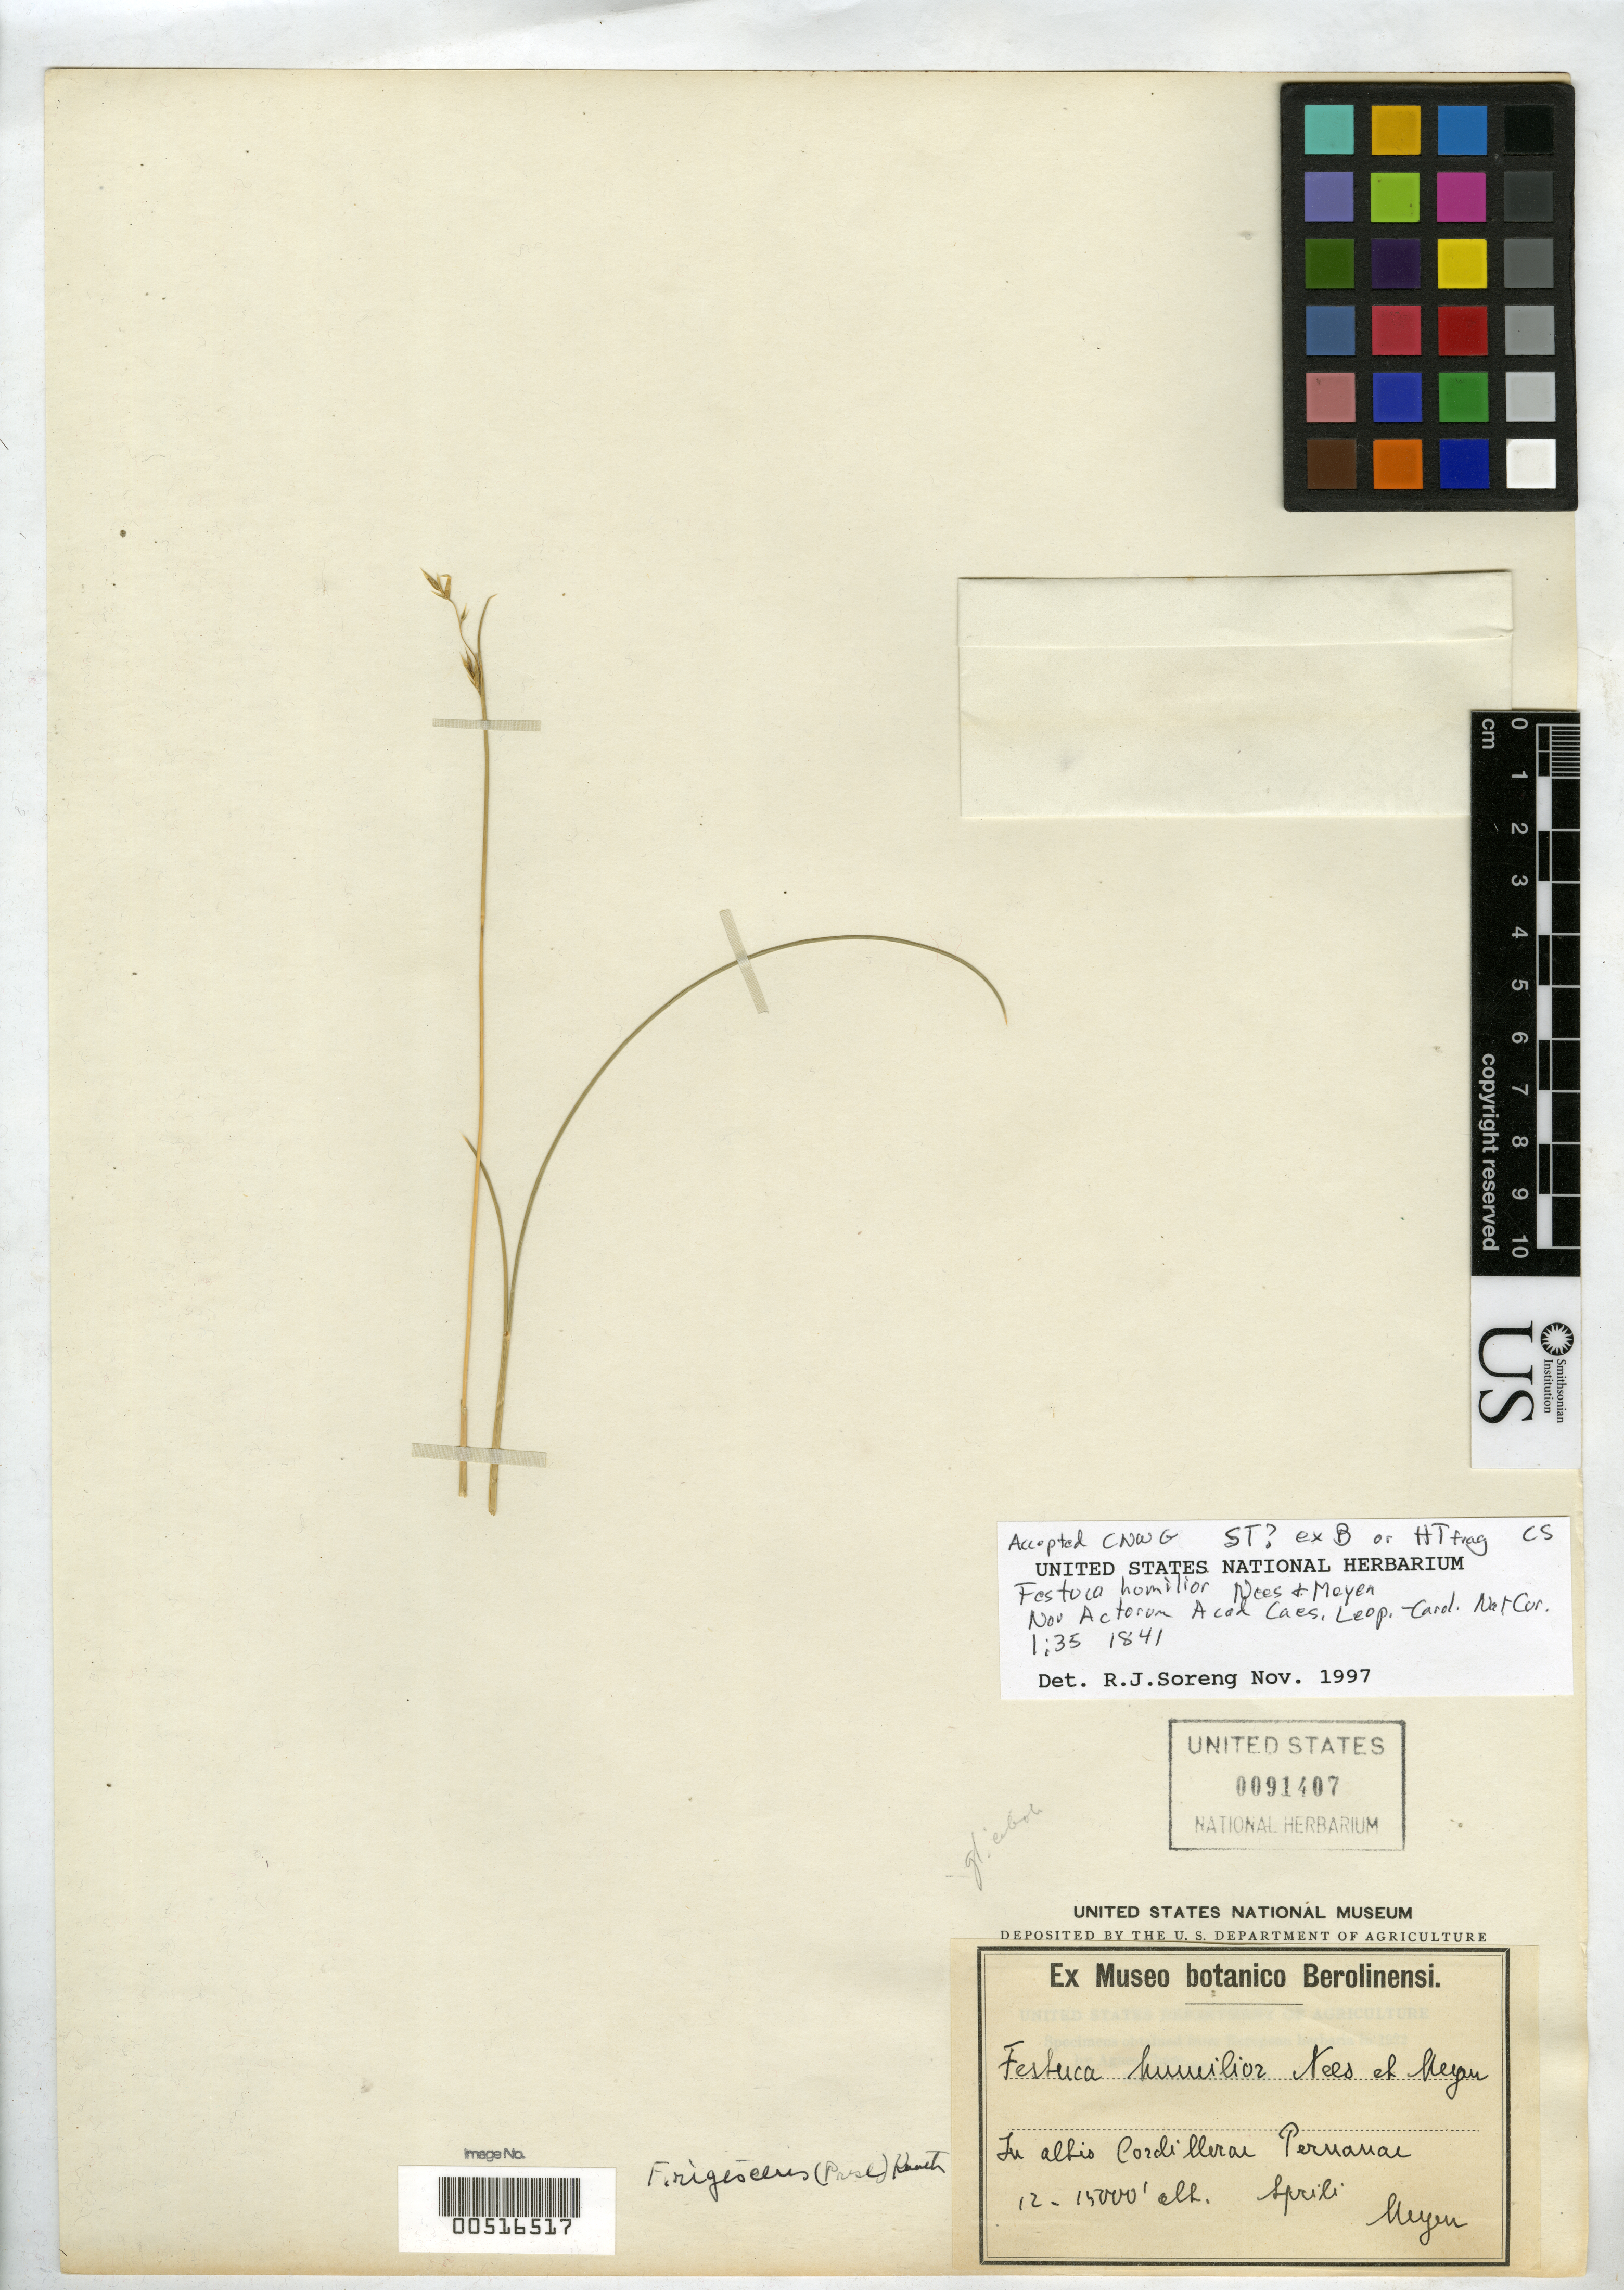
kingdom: Plantae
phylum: Tracheophyta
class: Liliopsida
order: Poales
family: Poaceae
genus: Festuca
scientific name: Festuca humilior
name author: Nees & Meyen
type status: Type Fragment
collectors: F. J. F. Meyen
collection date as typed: Apr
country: Peru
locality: in altio cordillerae Perunae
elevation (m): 3658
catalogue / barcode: US 91407